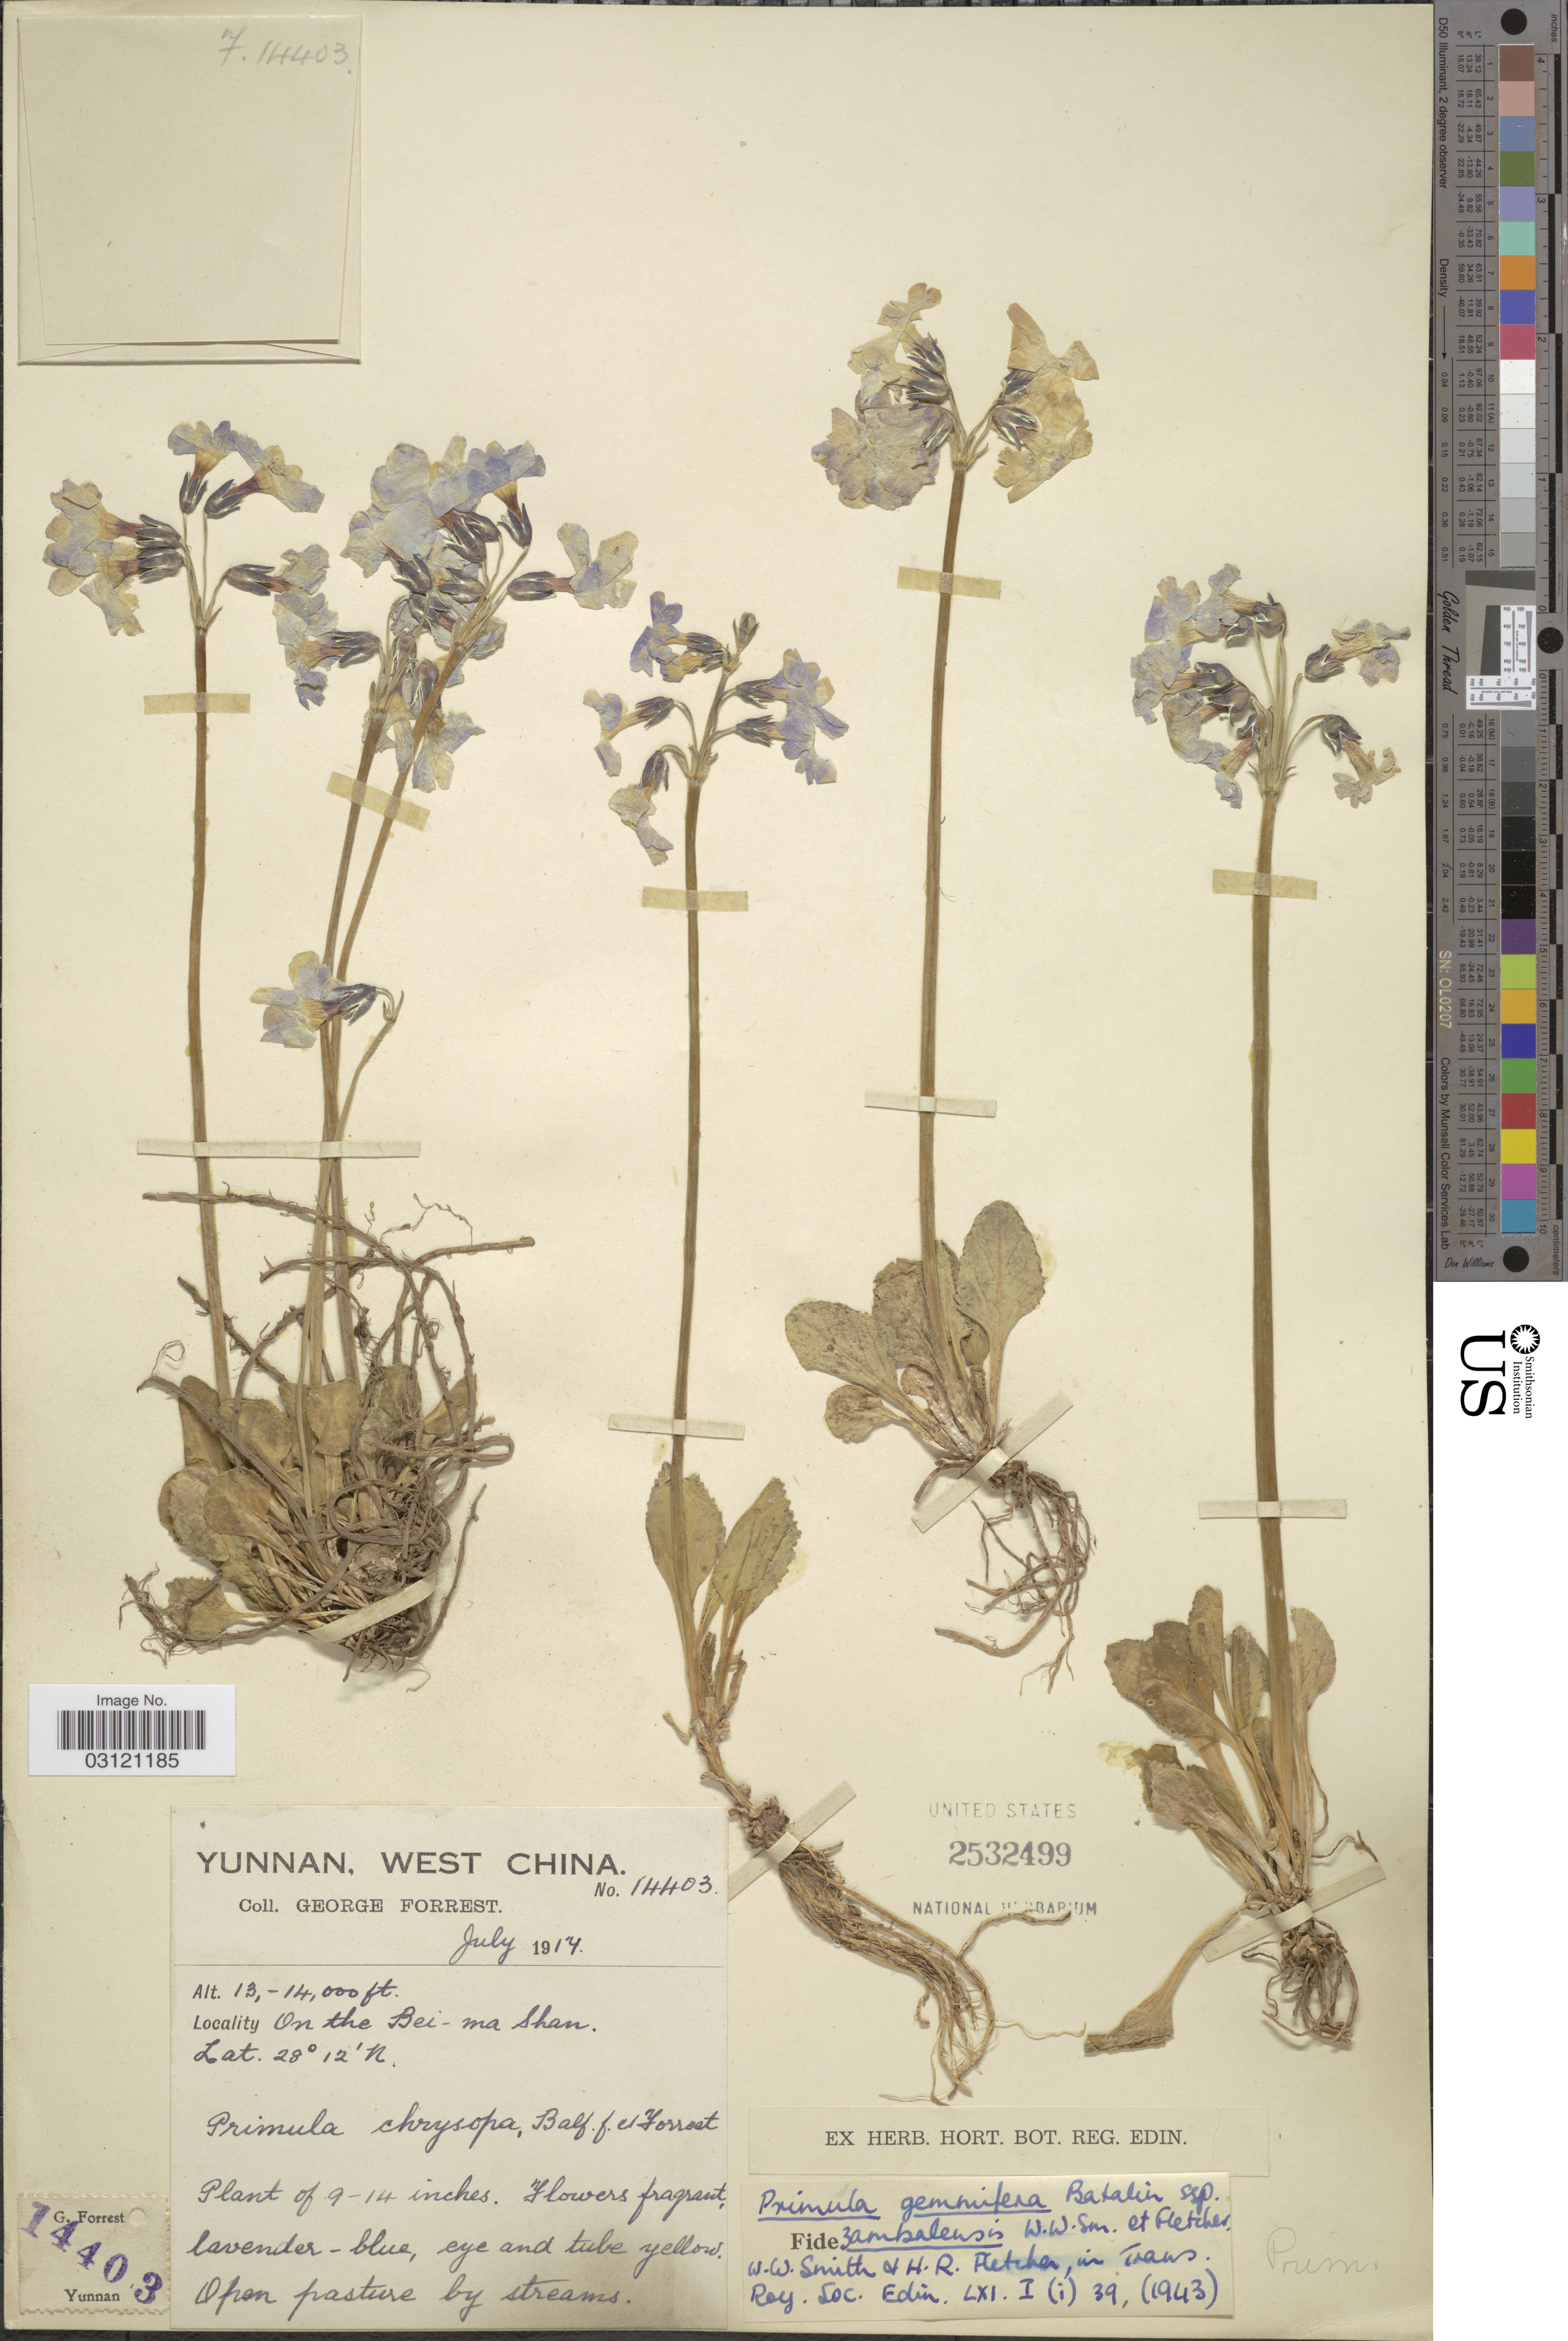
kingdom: Plantae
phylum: Tracheophyta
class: Magnoliopsida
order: Ericales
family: Primulaceae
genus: Primula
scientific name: Primula gemmifera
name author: Batalin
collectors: G. Forrest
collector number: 14403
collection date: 1914-07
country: China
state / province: Yunnan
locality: West China, On the Bei-ma Shan.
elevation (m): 3962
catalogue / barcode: US 2532499